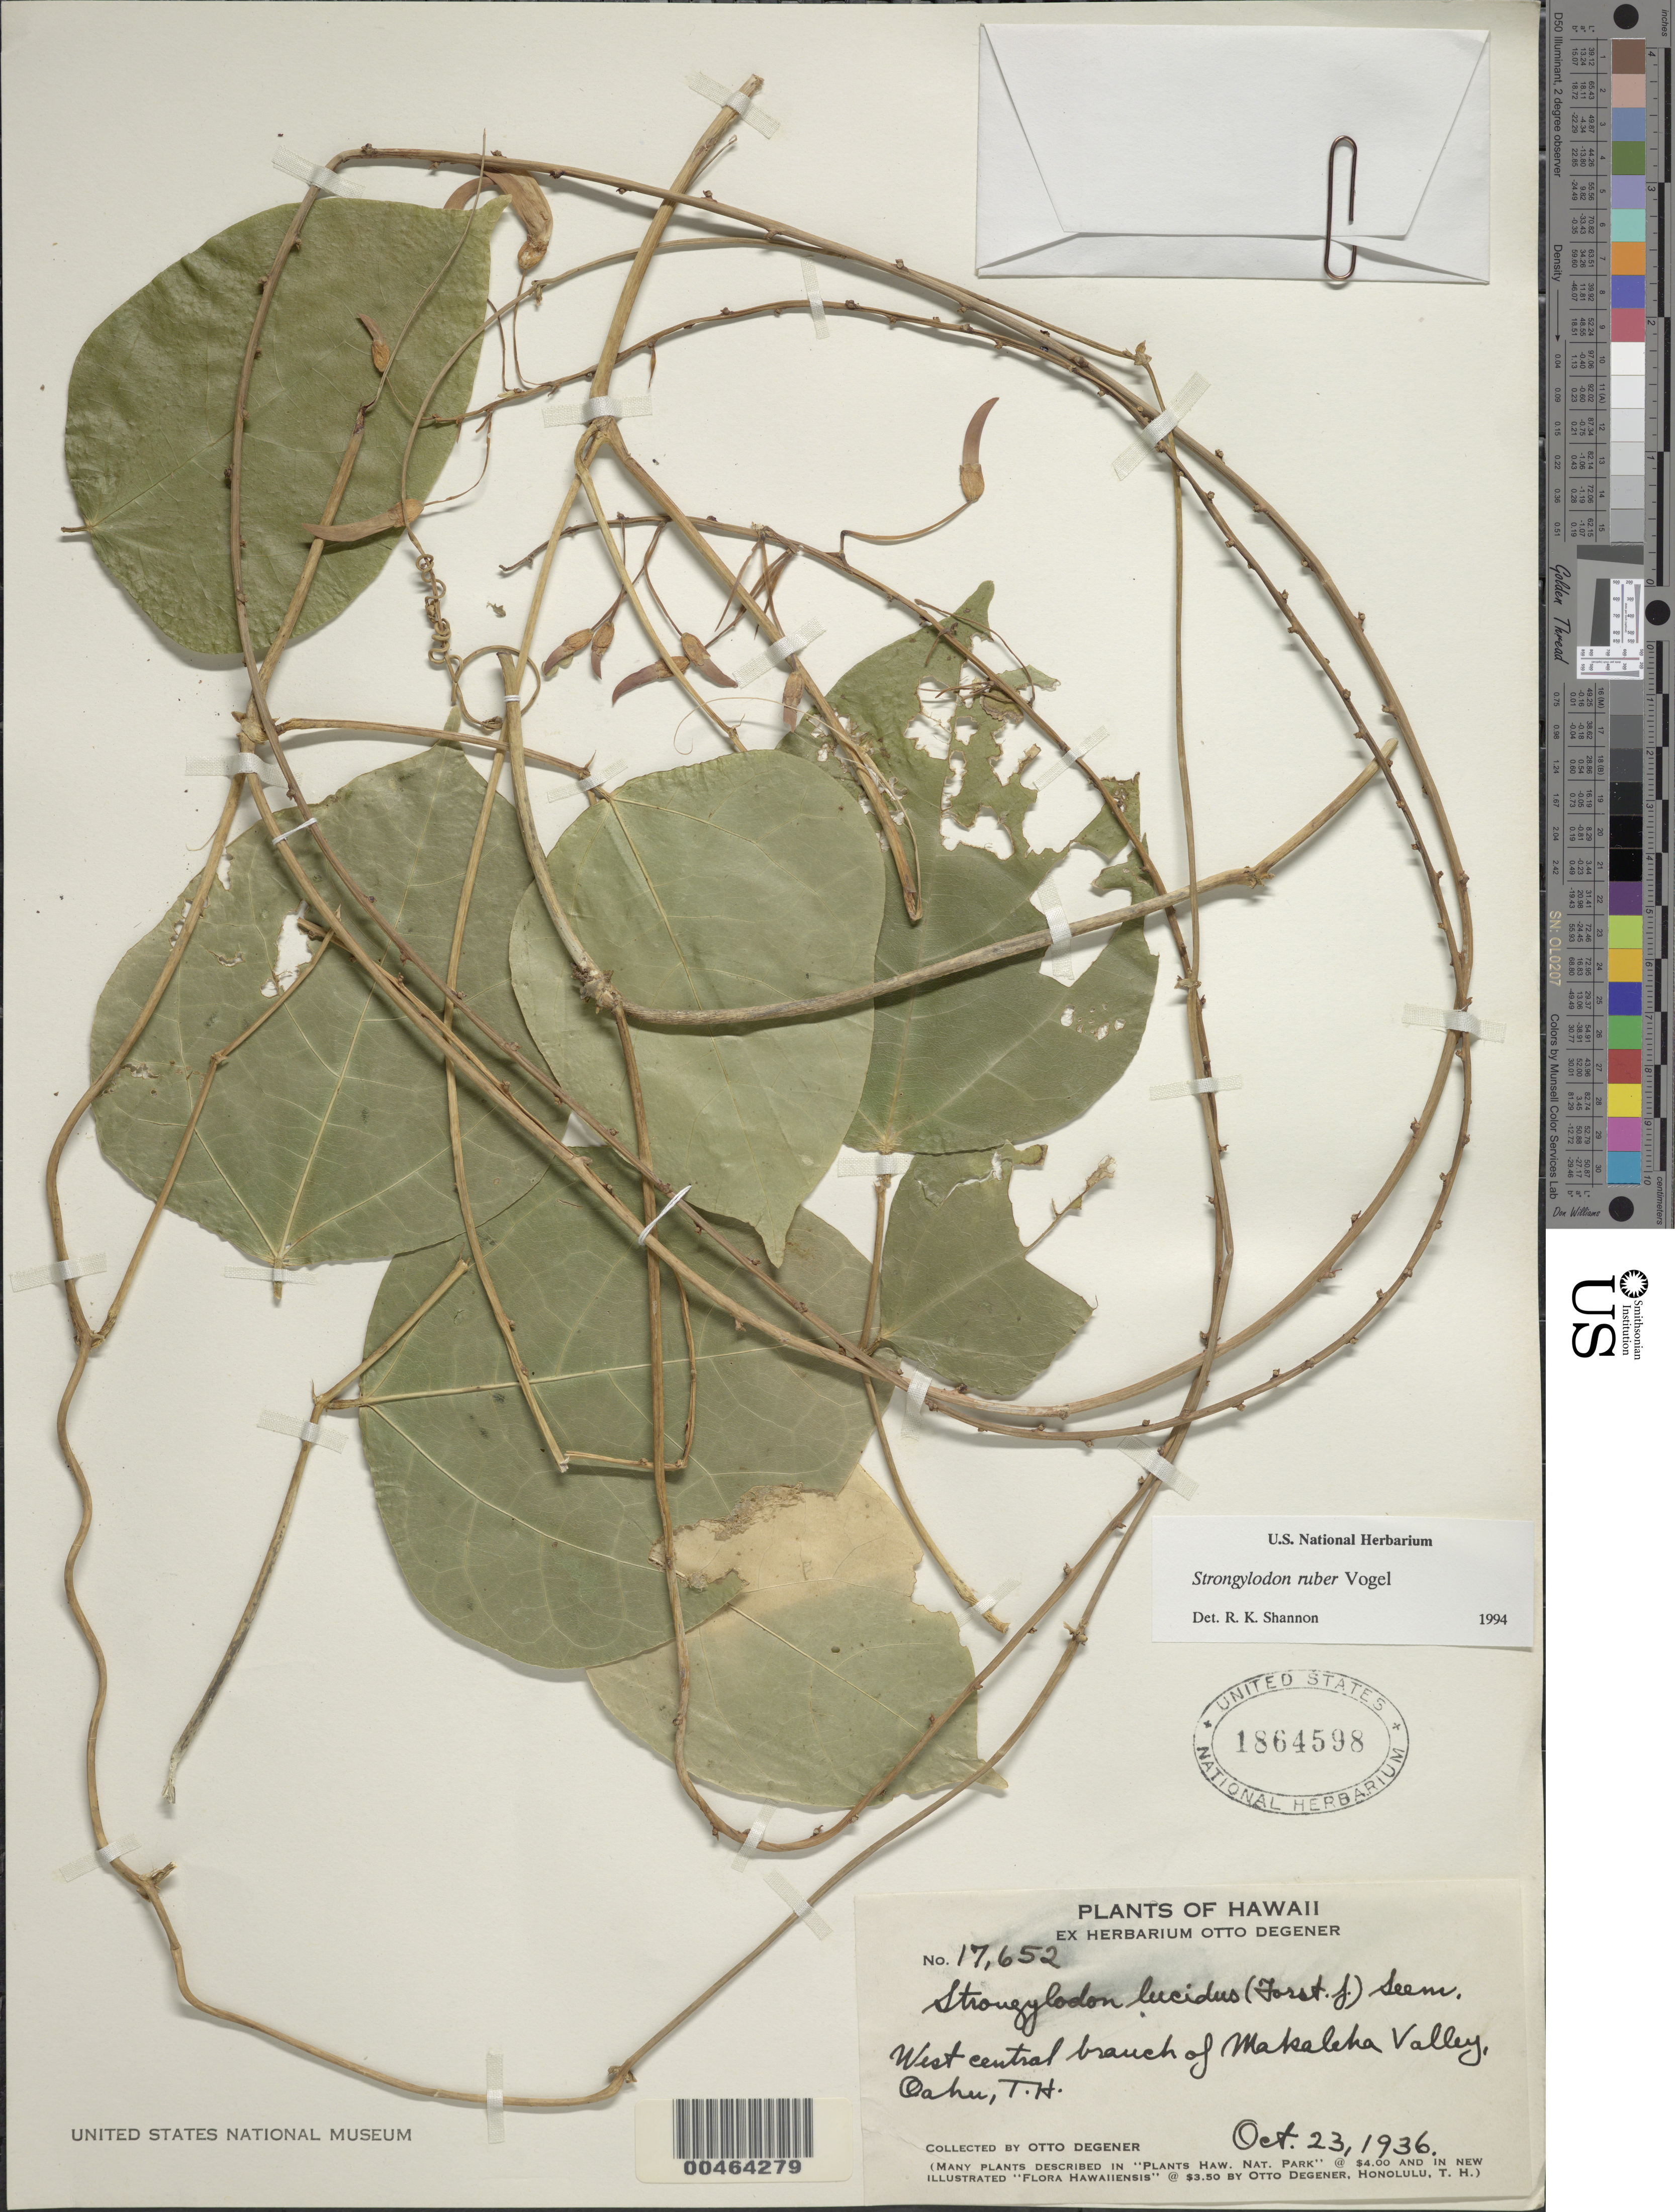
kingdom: Plantae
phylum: Tracheophyta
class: Magnoliopsida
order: Fabales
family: Fabaceae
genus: Strongylodon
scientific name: Strongylodon ruber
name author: Vogel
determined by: Shannon, R. K., (UNITED STATES)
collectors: O. Degener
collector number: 17652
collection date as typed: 23 Oct 1936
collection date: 1936-10-23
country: United States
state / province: Hawaii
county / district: Honolulu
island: Oahu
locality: West central branch of Makaleha Valley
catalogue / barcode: US 1864598